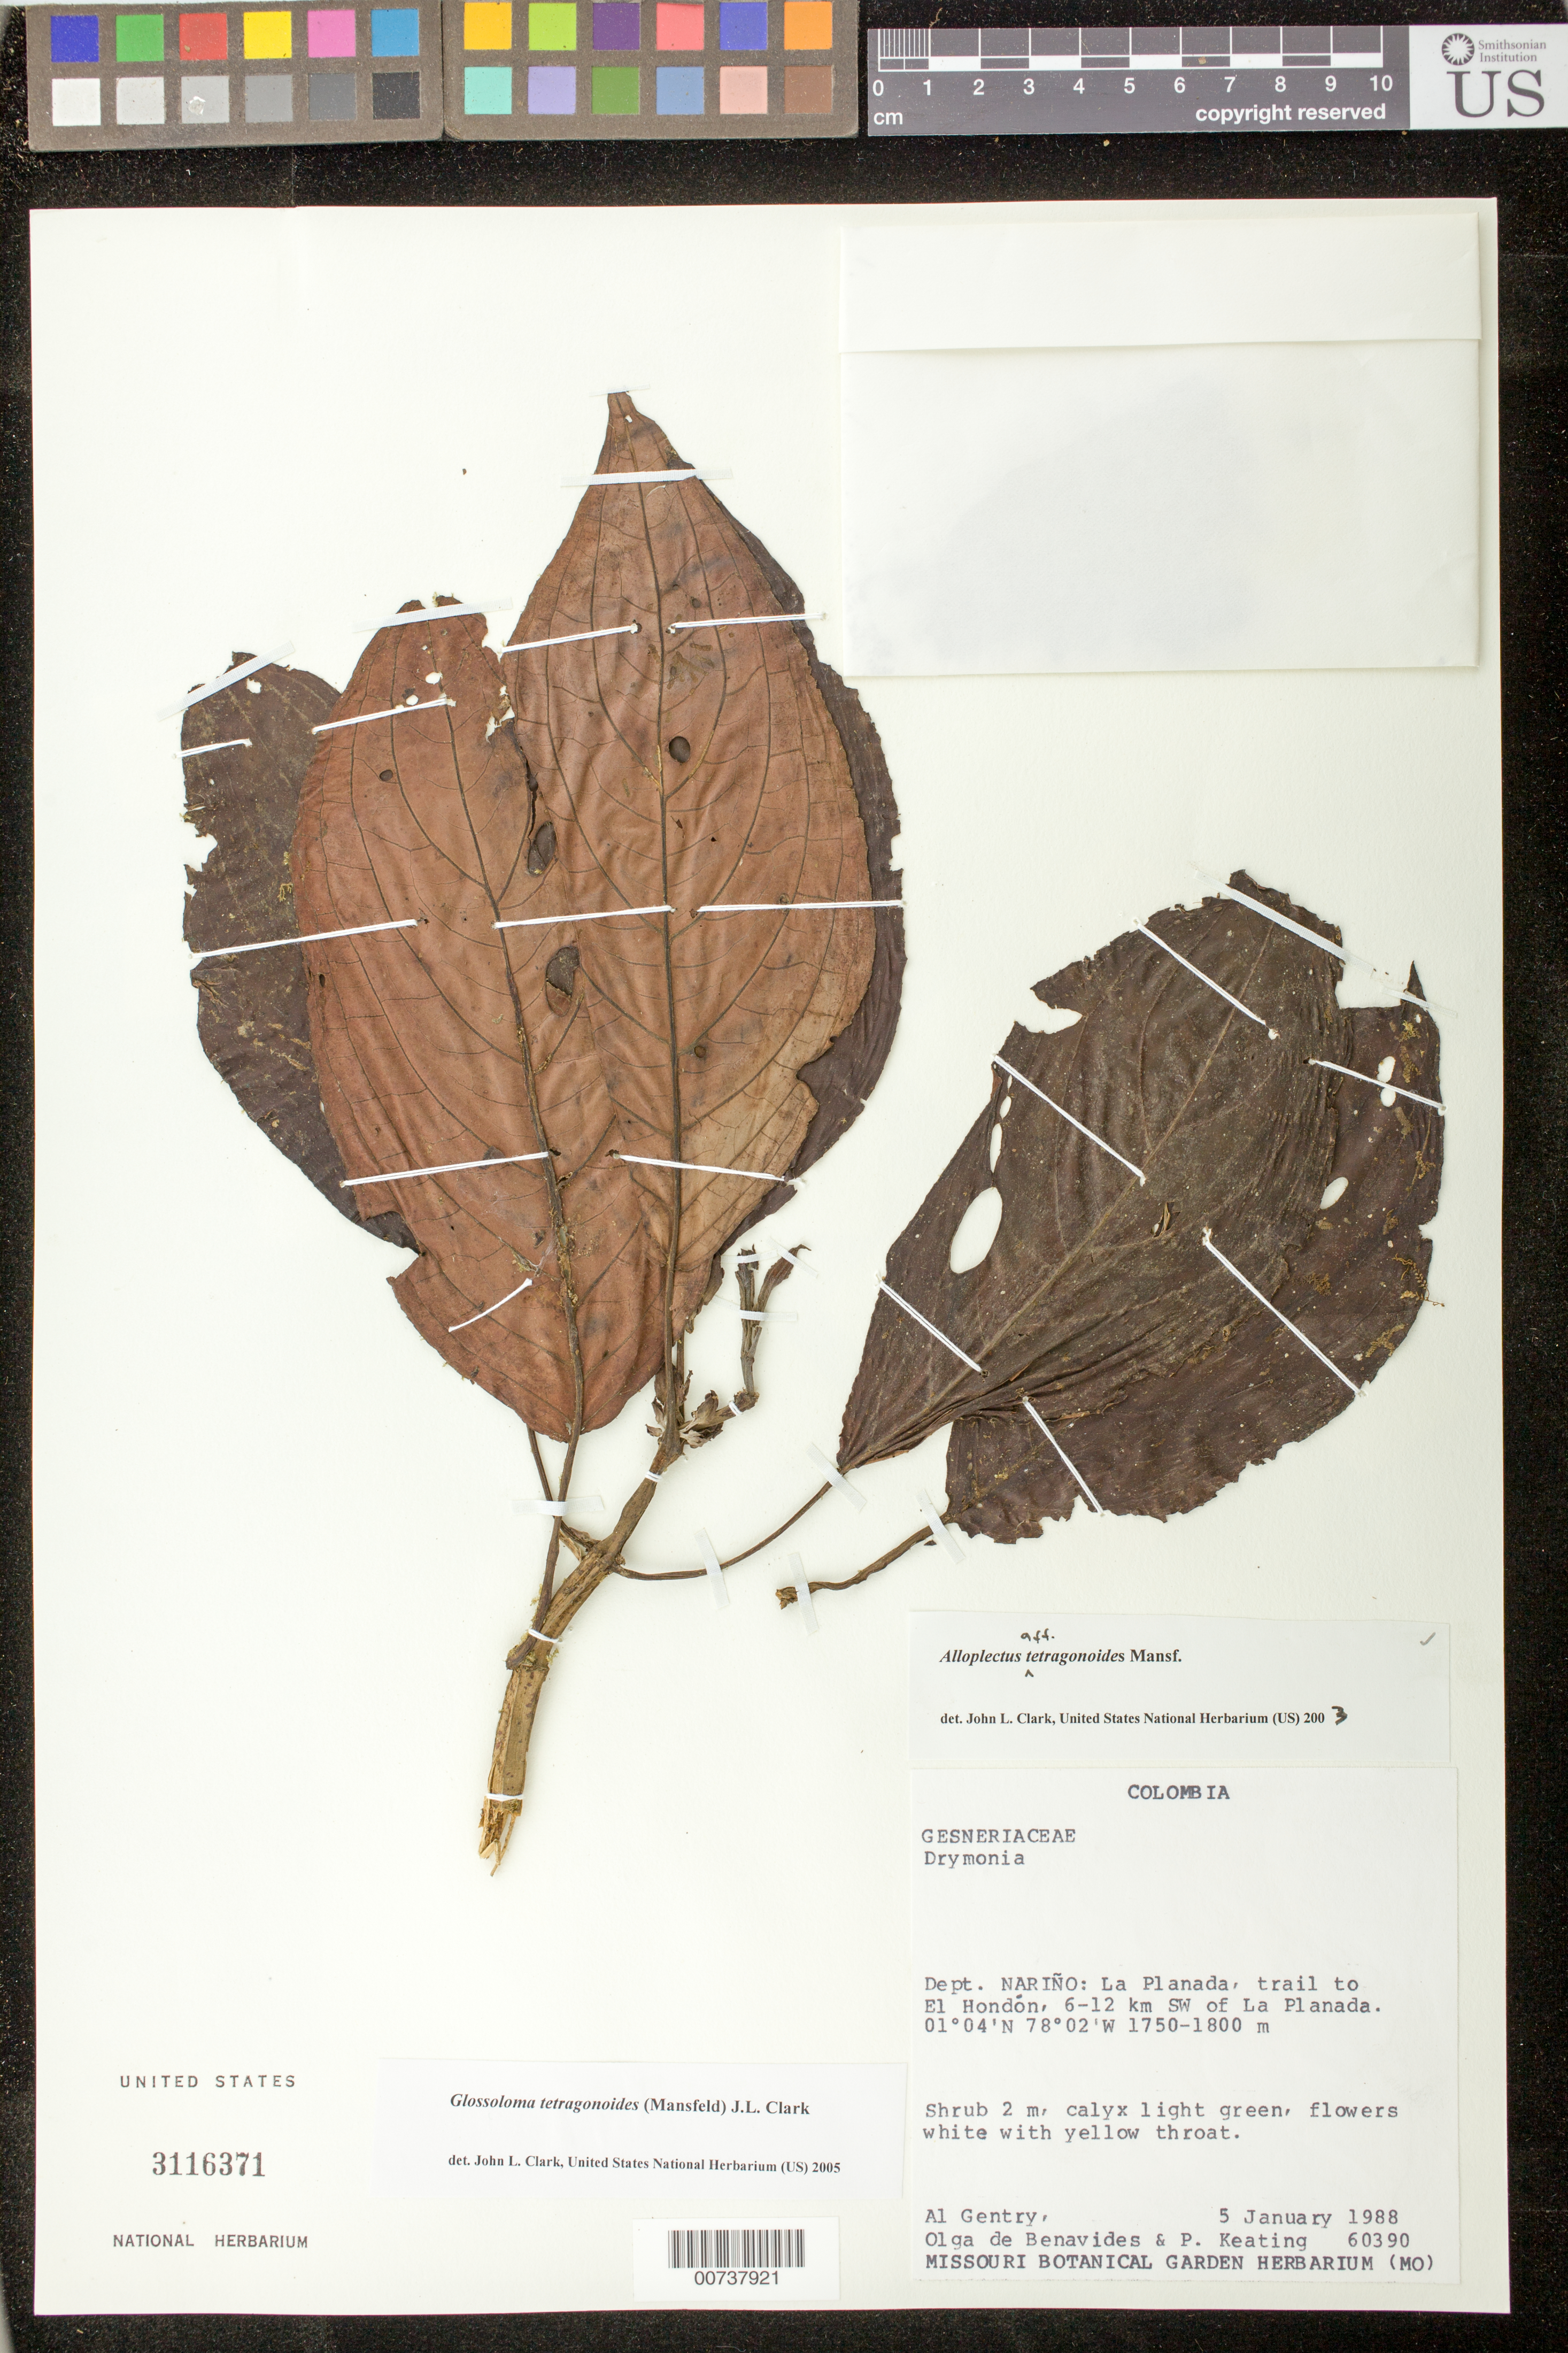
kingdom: Plantae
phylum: Tracheophyta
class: Magnoliopsida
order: Lamiales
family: Gesneriaceae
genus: Drymonia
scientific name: Drymonia quadrangulata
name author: Clavijo & J.L. Clark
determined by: Skog, Laurence E.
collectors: A. H. Gentry, Olga S. de Benavides & P. Keating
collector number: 60390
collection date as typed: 05 Jan 1988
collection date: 1988-01-05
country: Colombia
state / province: Nariño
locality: La Planada, trail to El Hondón, 6-12 km SW of La Planada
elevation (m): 1750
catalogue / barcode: US 3116371